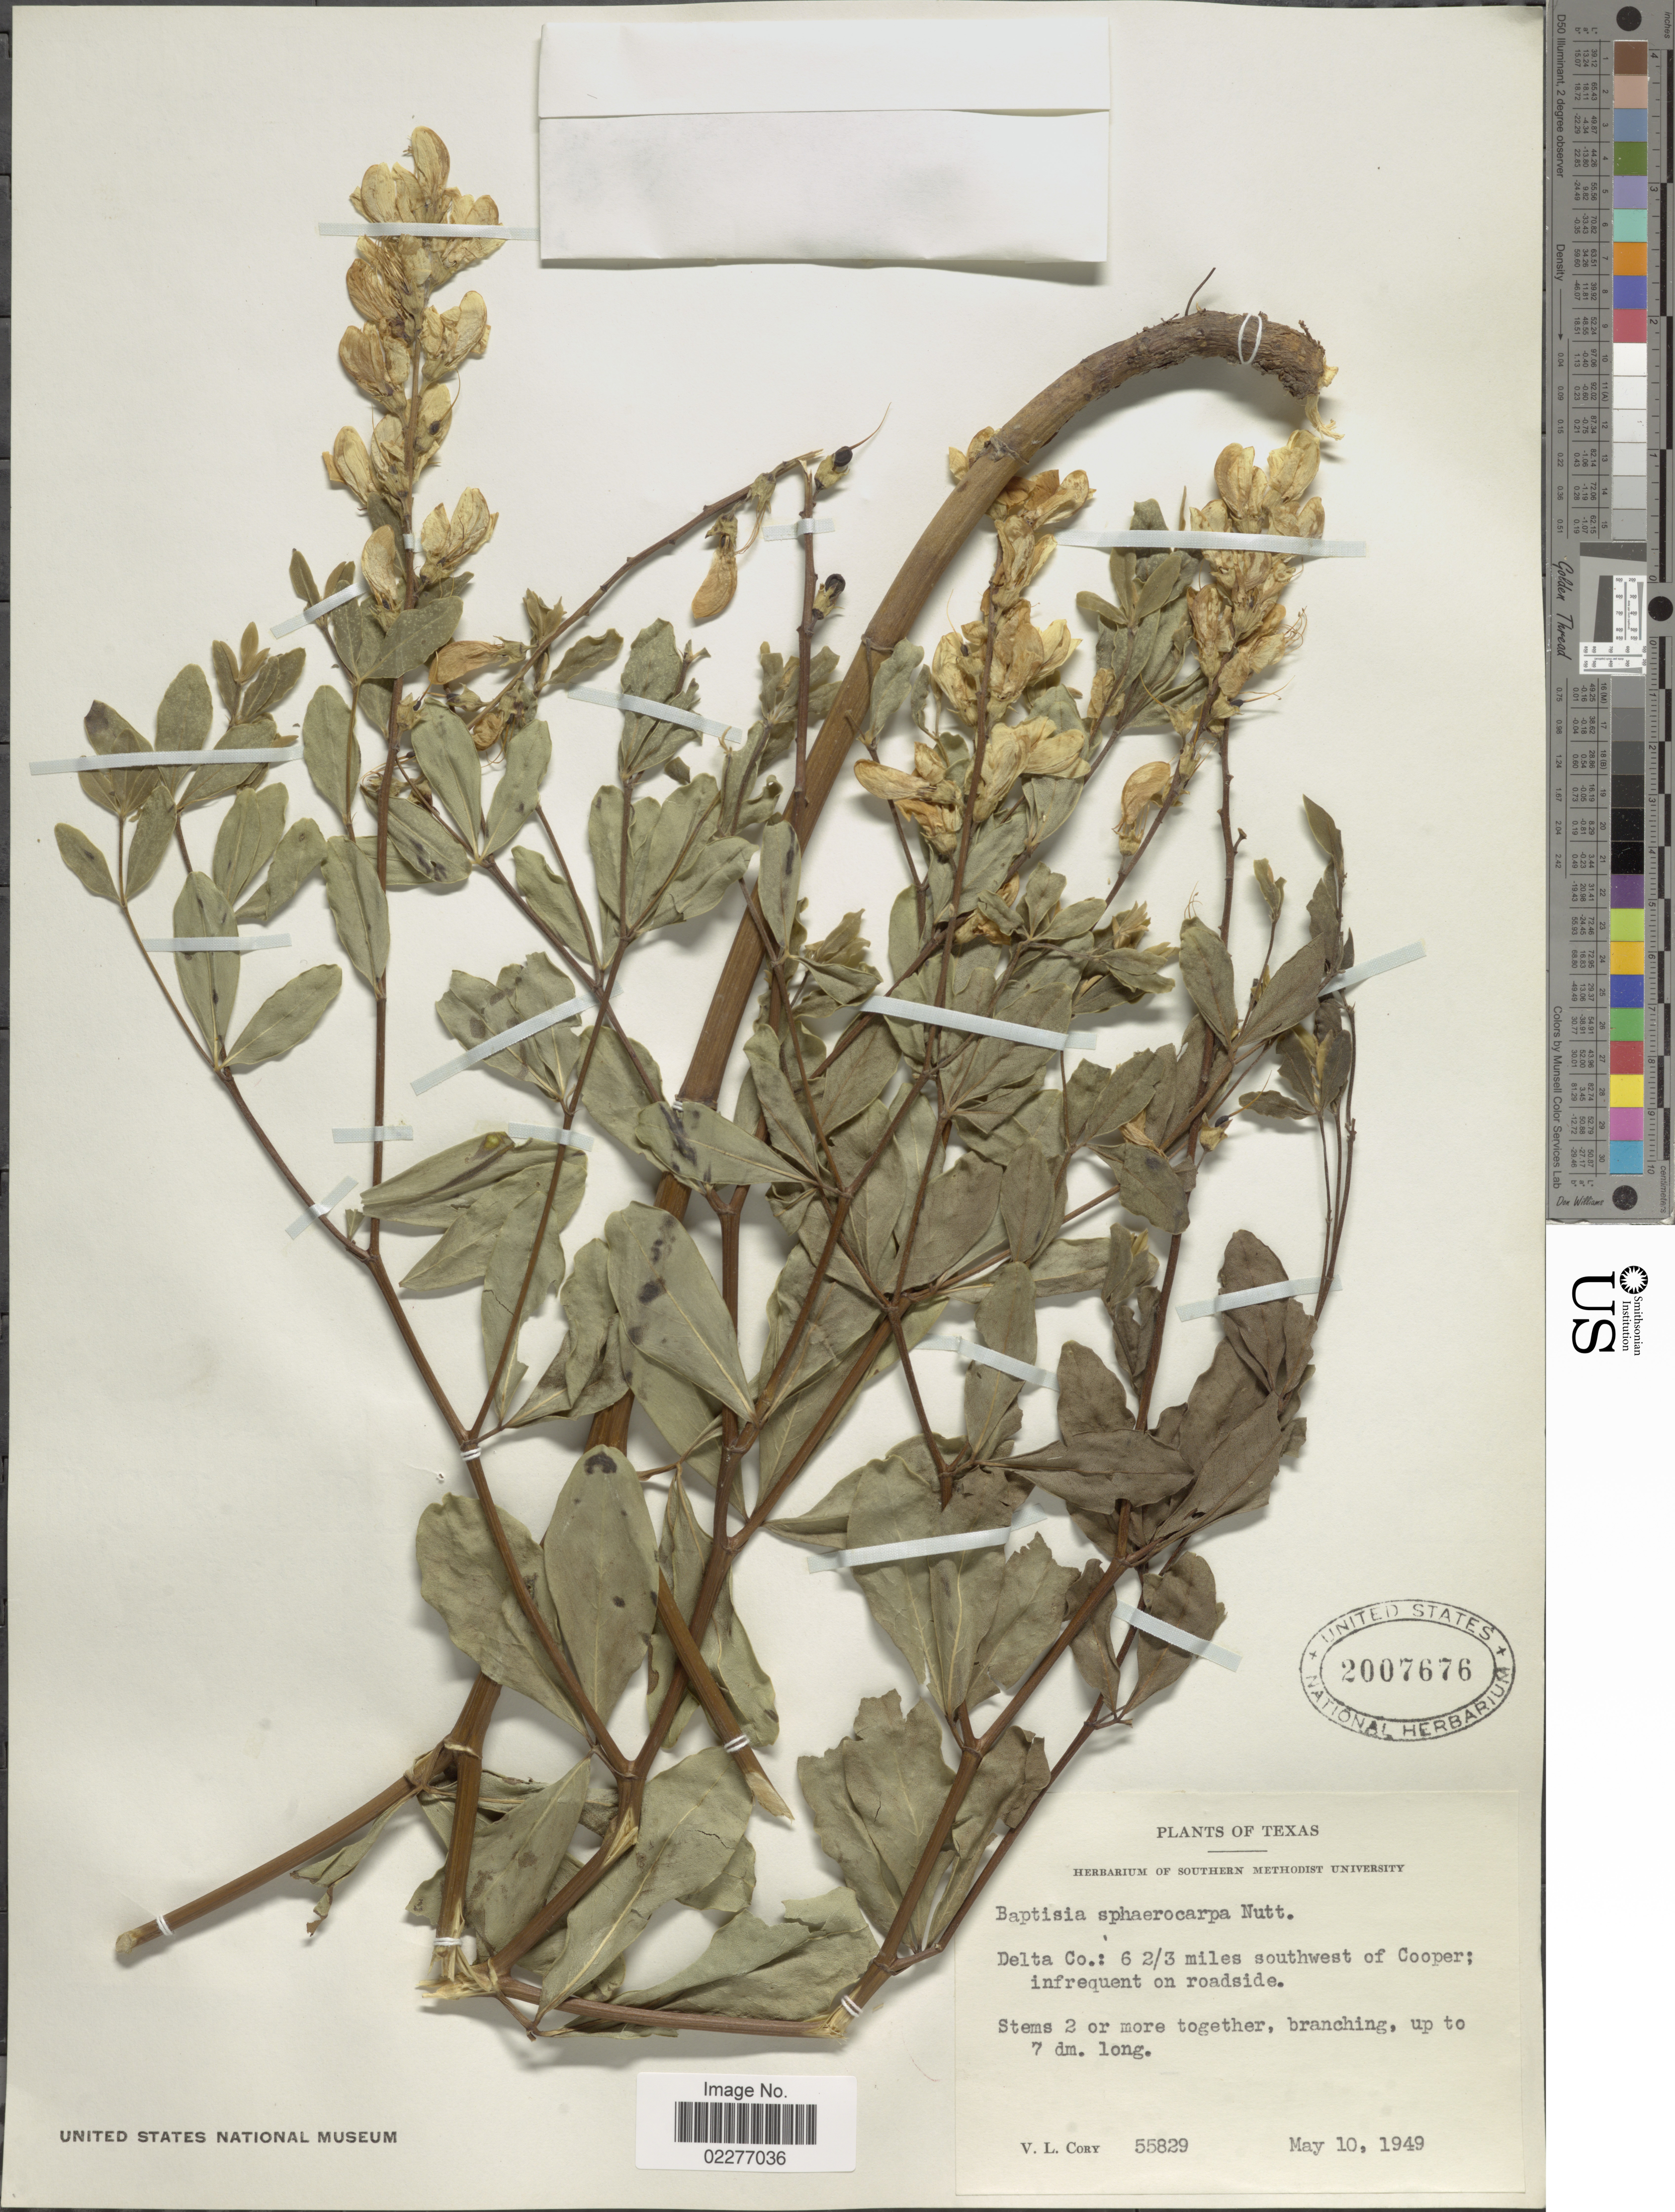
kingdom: Plantae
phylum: Tracheophyta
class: Magnoliopsida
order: Fabales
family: Fabaceae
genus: Baptisia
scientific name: Baptisia sphaerocarpa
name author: Nutt.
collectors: V. Cory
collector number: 55829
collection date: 1949-05-10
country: United States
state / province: Texas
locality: Delta Co: 6 2/3 miles southwest of Cooper; infrequent on roadside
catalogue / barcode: US 2007676